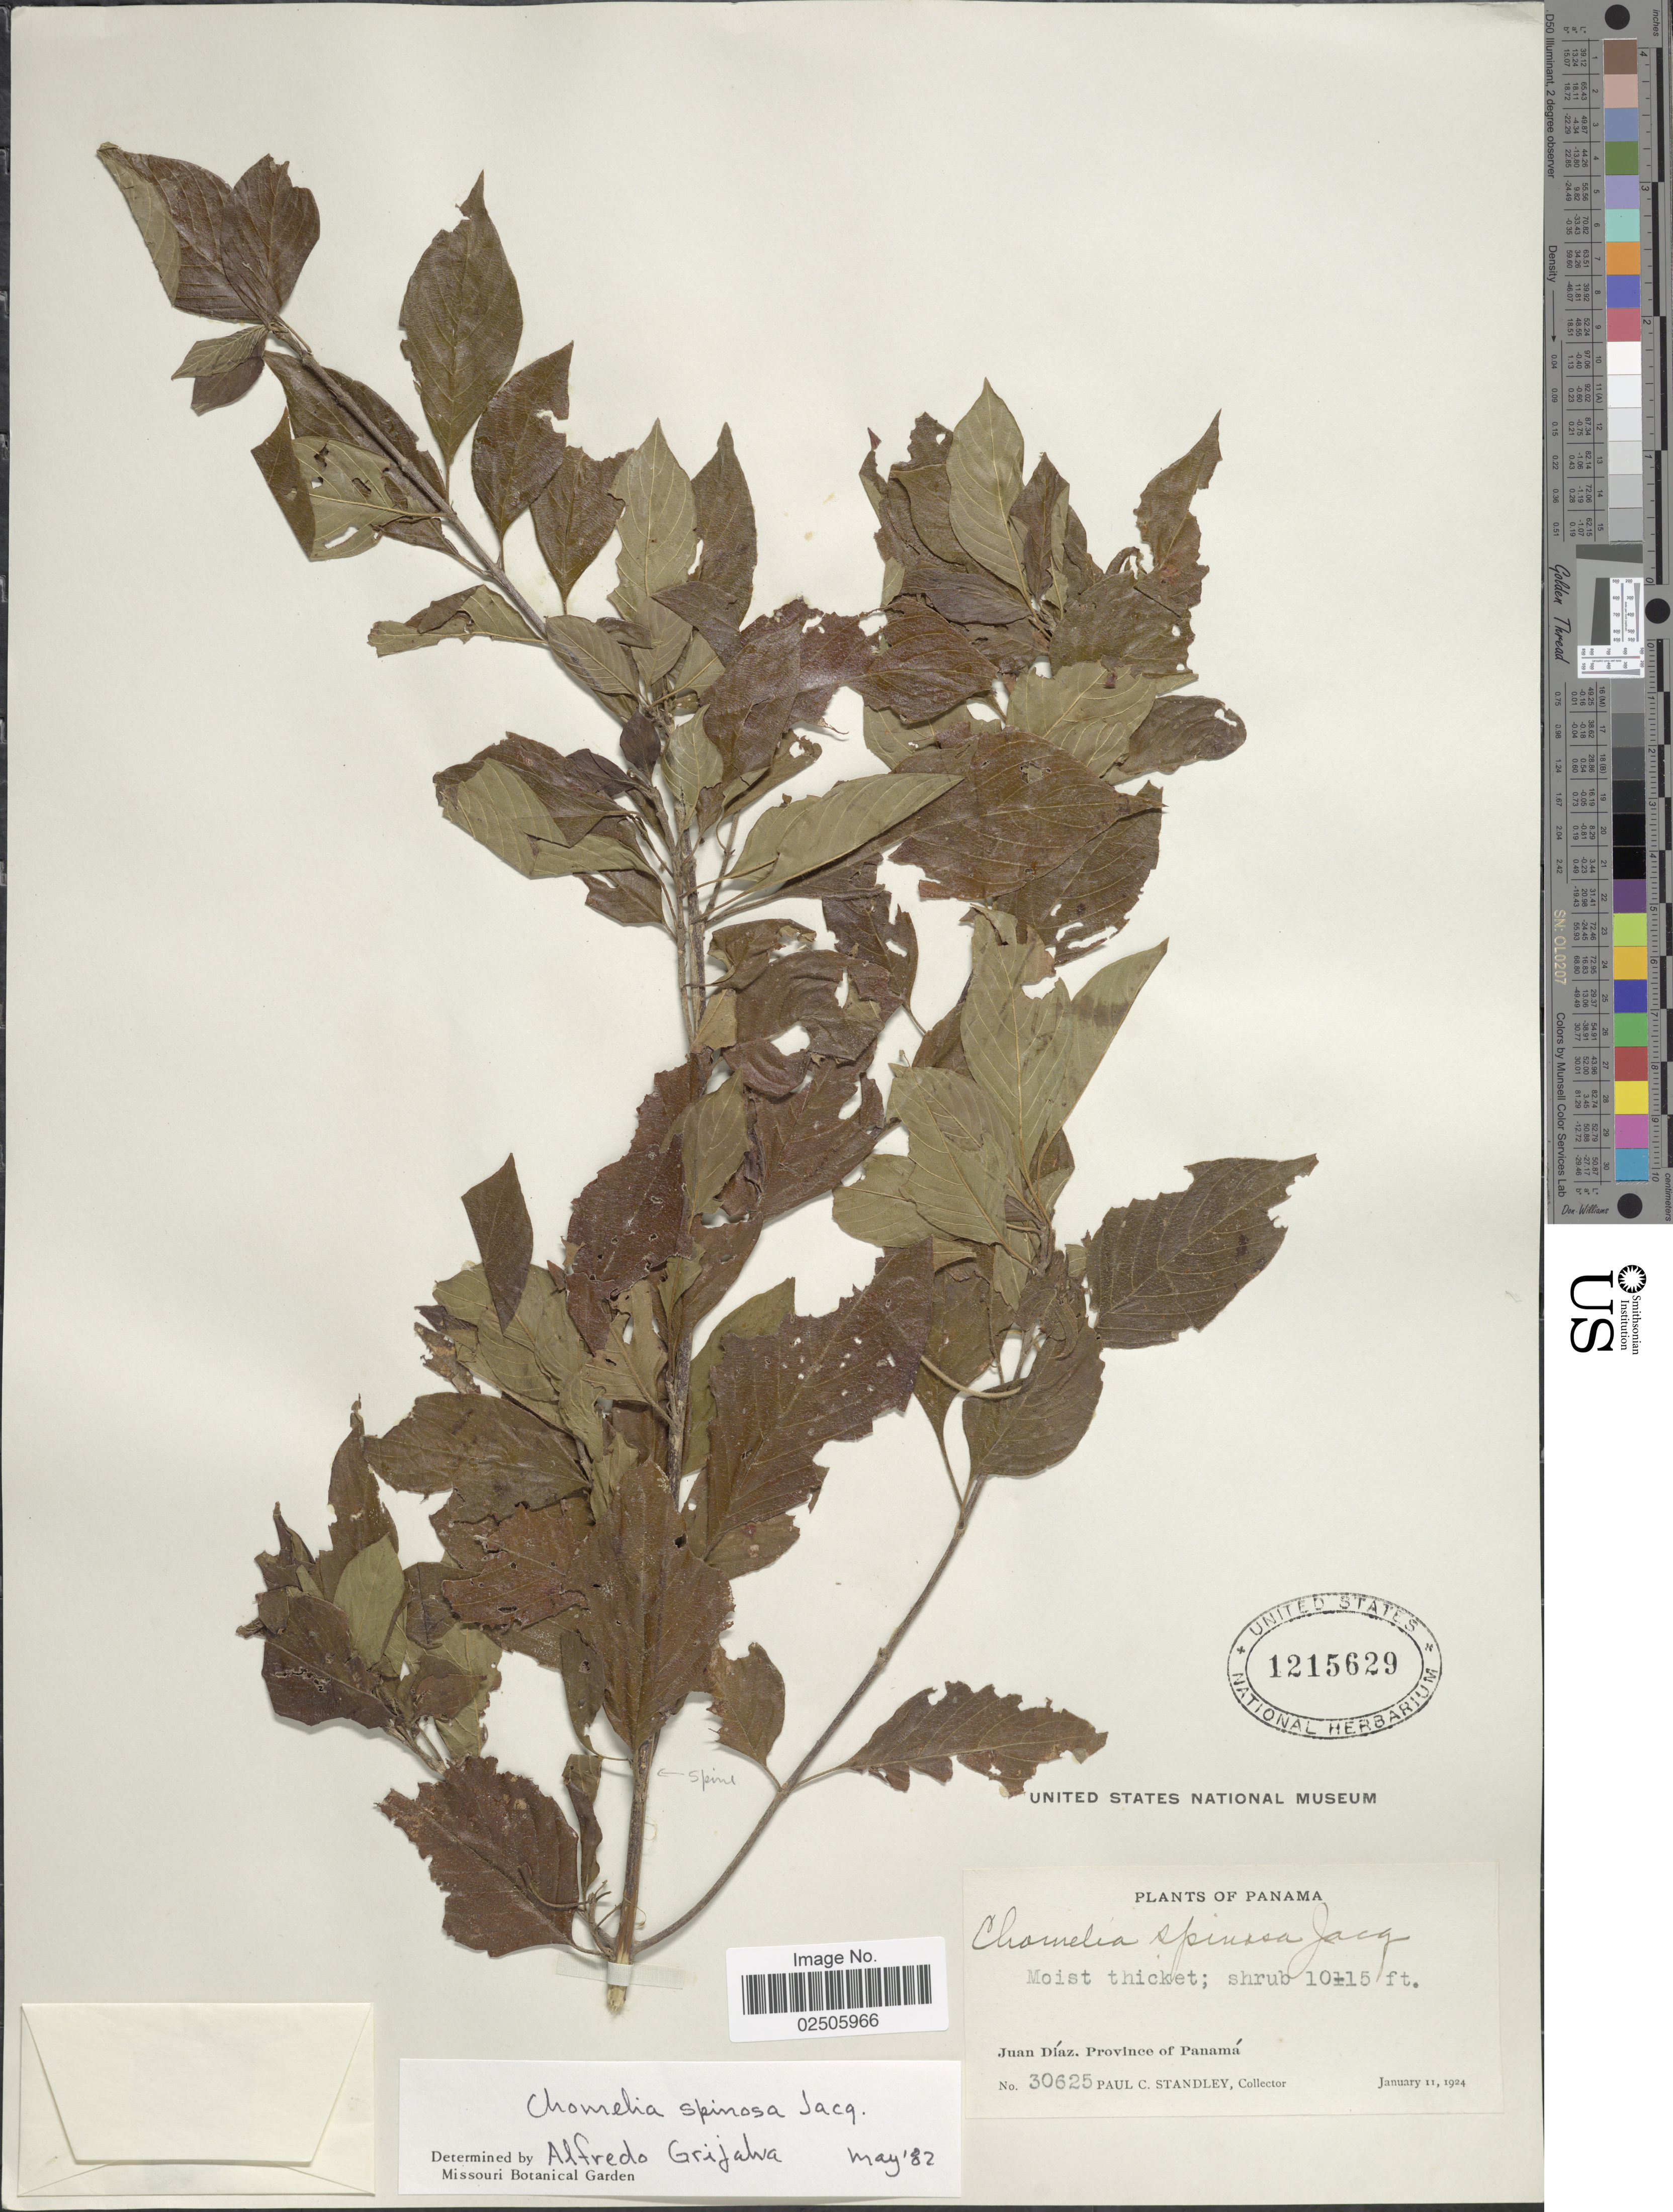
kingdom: Plantae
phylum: Tracheophyta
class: Magnoliopsida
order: Gentianales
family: Rubiaceae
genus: Chomelia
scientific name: Chomelia spinosa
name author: Jacq.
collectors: P. C. Standley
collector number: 30625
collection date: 1924-01-11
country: Panama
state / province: Panamá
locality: Juan Diaz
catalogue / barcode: US 1215629